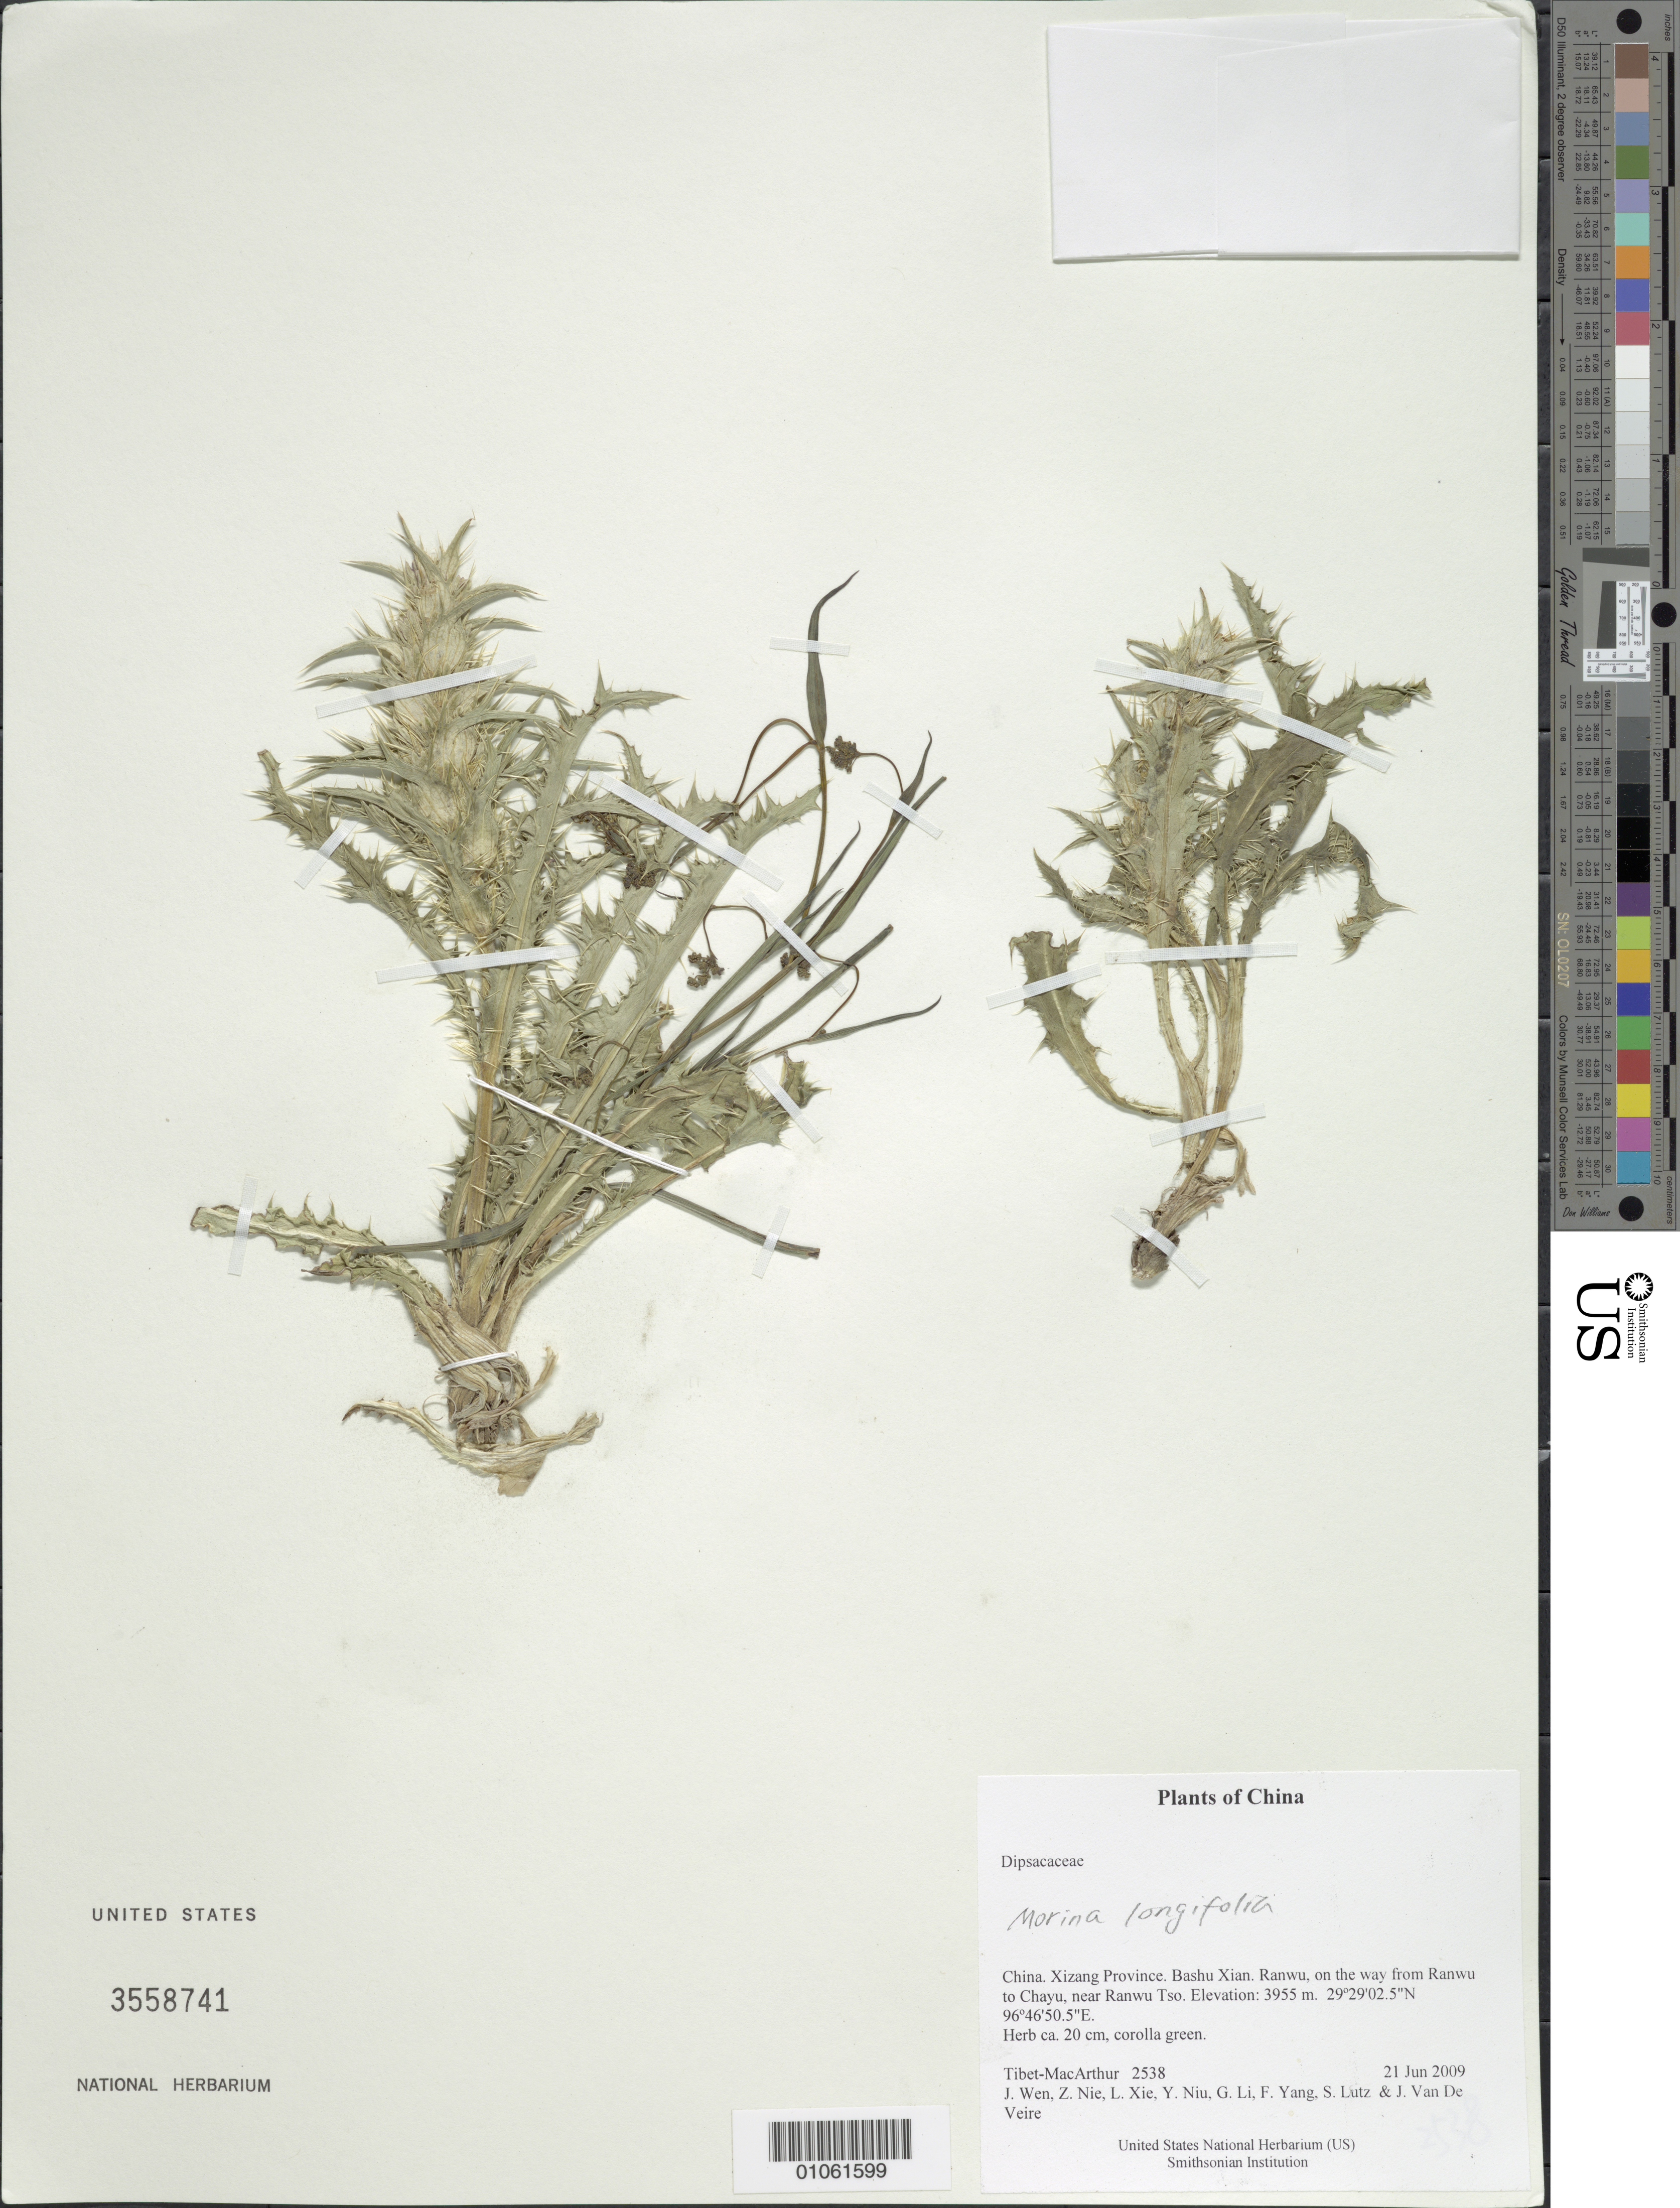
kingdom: Plantae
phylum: Tracheophyta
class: Magnoliopsida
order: Dipsacales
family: Caprifoliaceae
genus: Morina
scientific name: Morina longifolia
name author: Wall. ex DC.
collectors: Tibet-MacArthur, J. Wen, Z. Nie, L. Xie, Y. Niu, G. Li, F. Yang, S. Lutz & J. Van De Veire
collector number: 2538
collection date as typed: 21 Jun 2009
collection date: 2009-06-21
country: China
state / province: Xizang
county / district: Bashu Xian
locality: Ranwu, on the way from Ranwu to Chayu, near Ranwu Tso.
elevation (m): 3955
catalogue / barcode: US 3558741